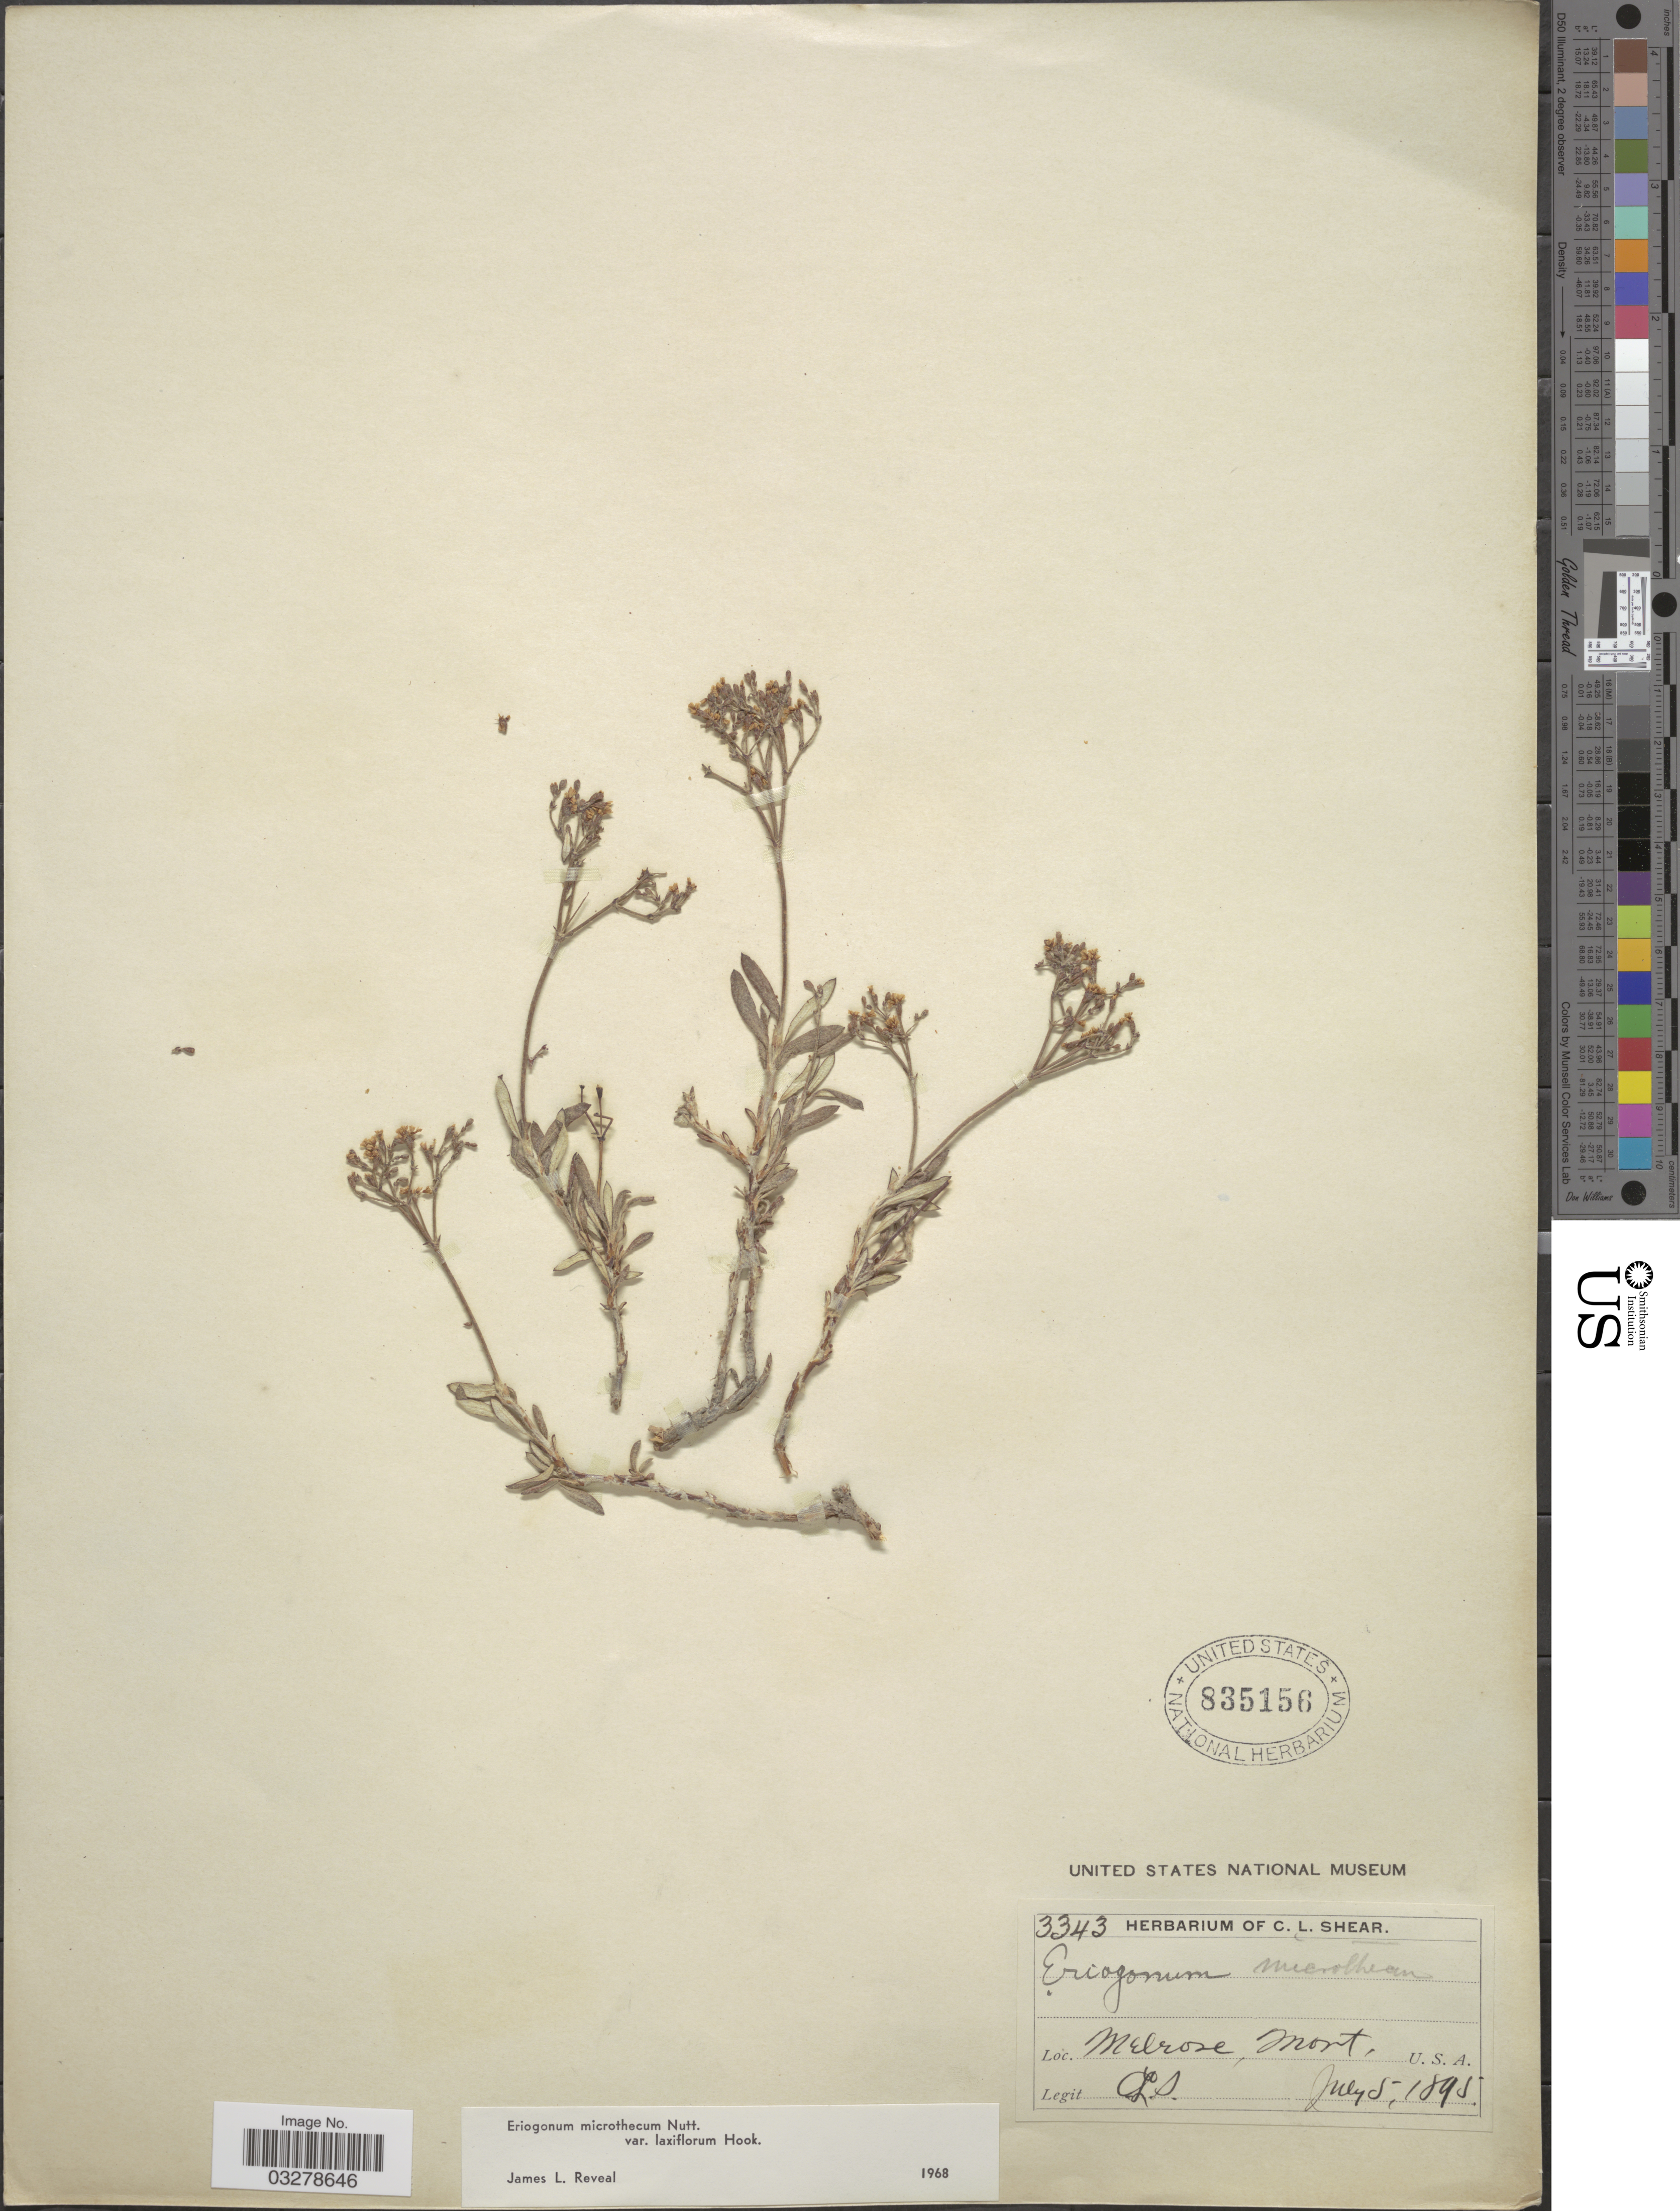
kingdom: Plantae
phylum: Tracheophyta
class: Magnoliopsida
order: Caryophyllales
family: Polygonaceae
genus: Eriogonum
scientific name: Eriogonum microtheca var. laxiflorum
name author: Hook.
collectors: C. L. Shear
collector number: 3343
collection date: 1895-07-05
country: United States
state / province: Montana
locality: Melrose.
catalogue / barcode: US 835156